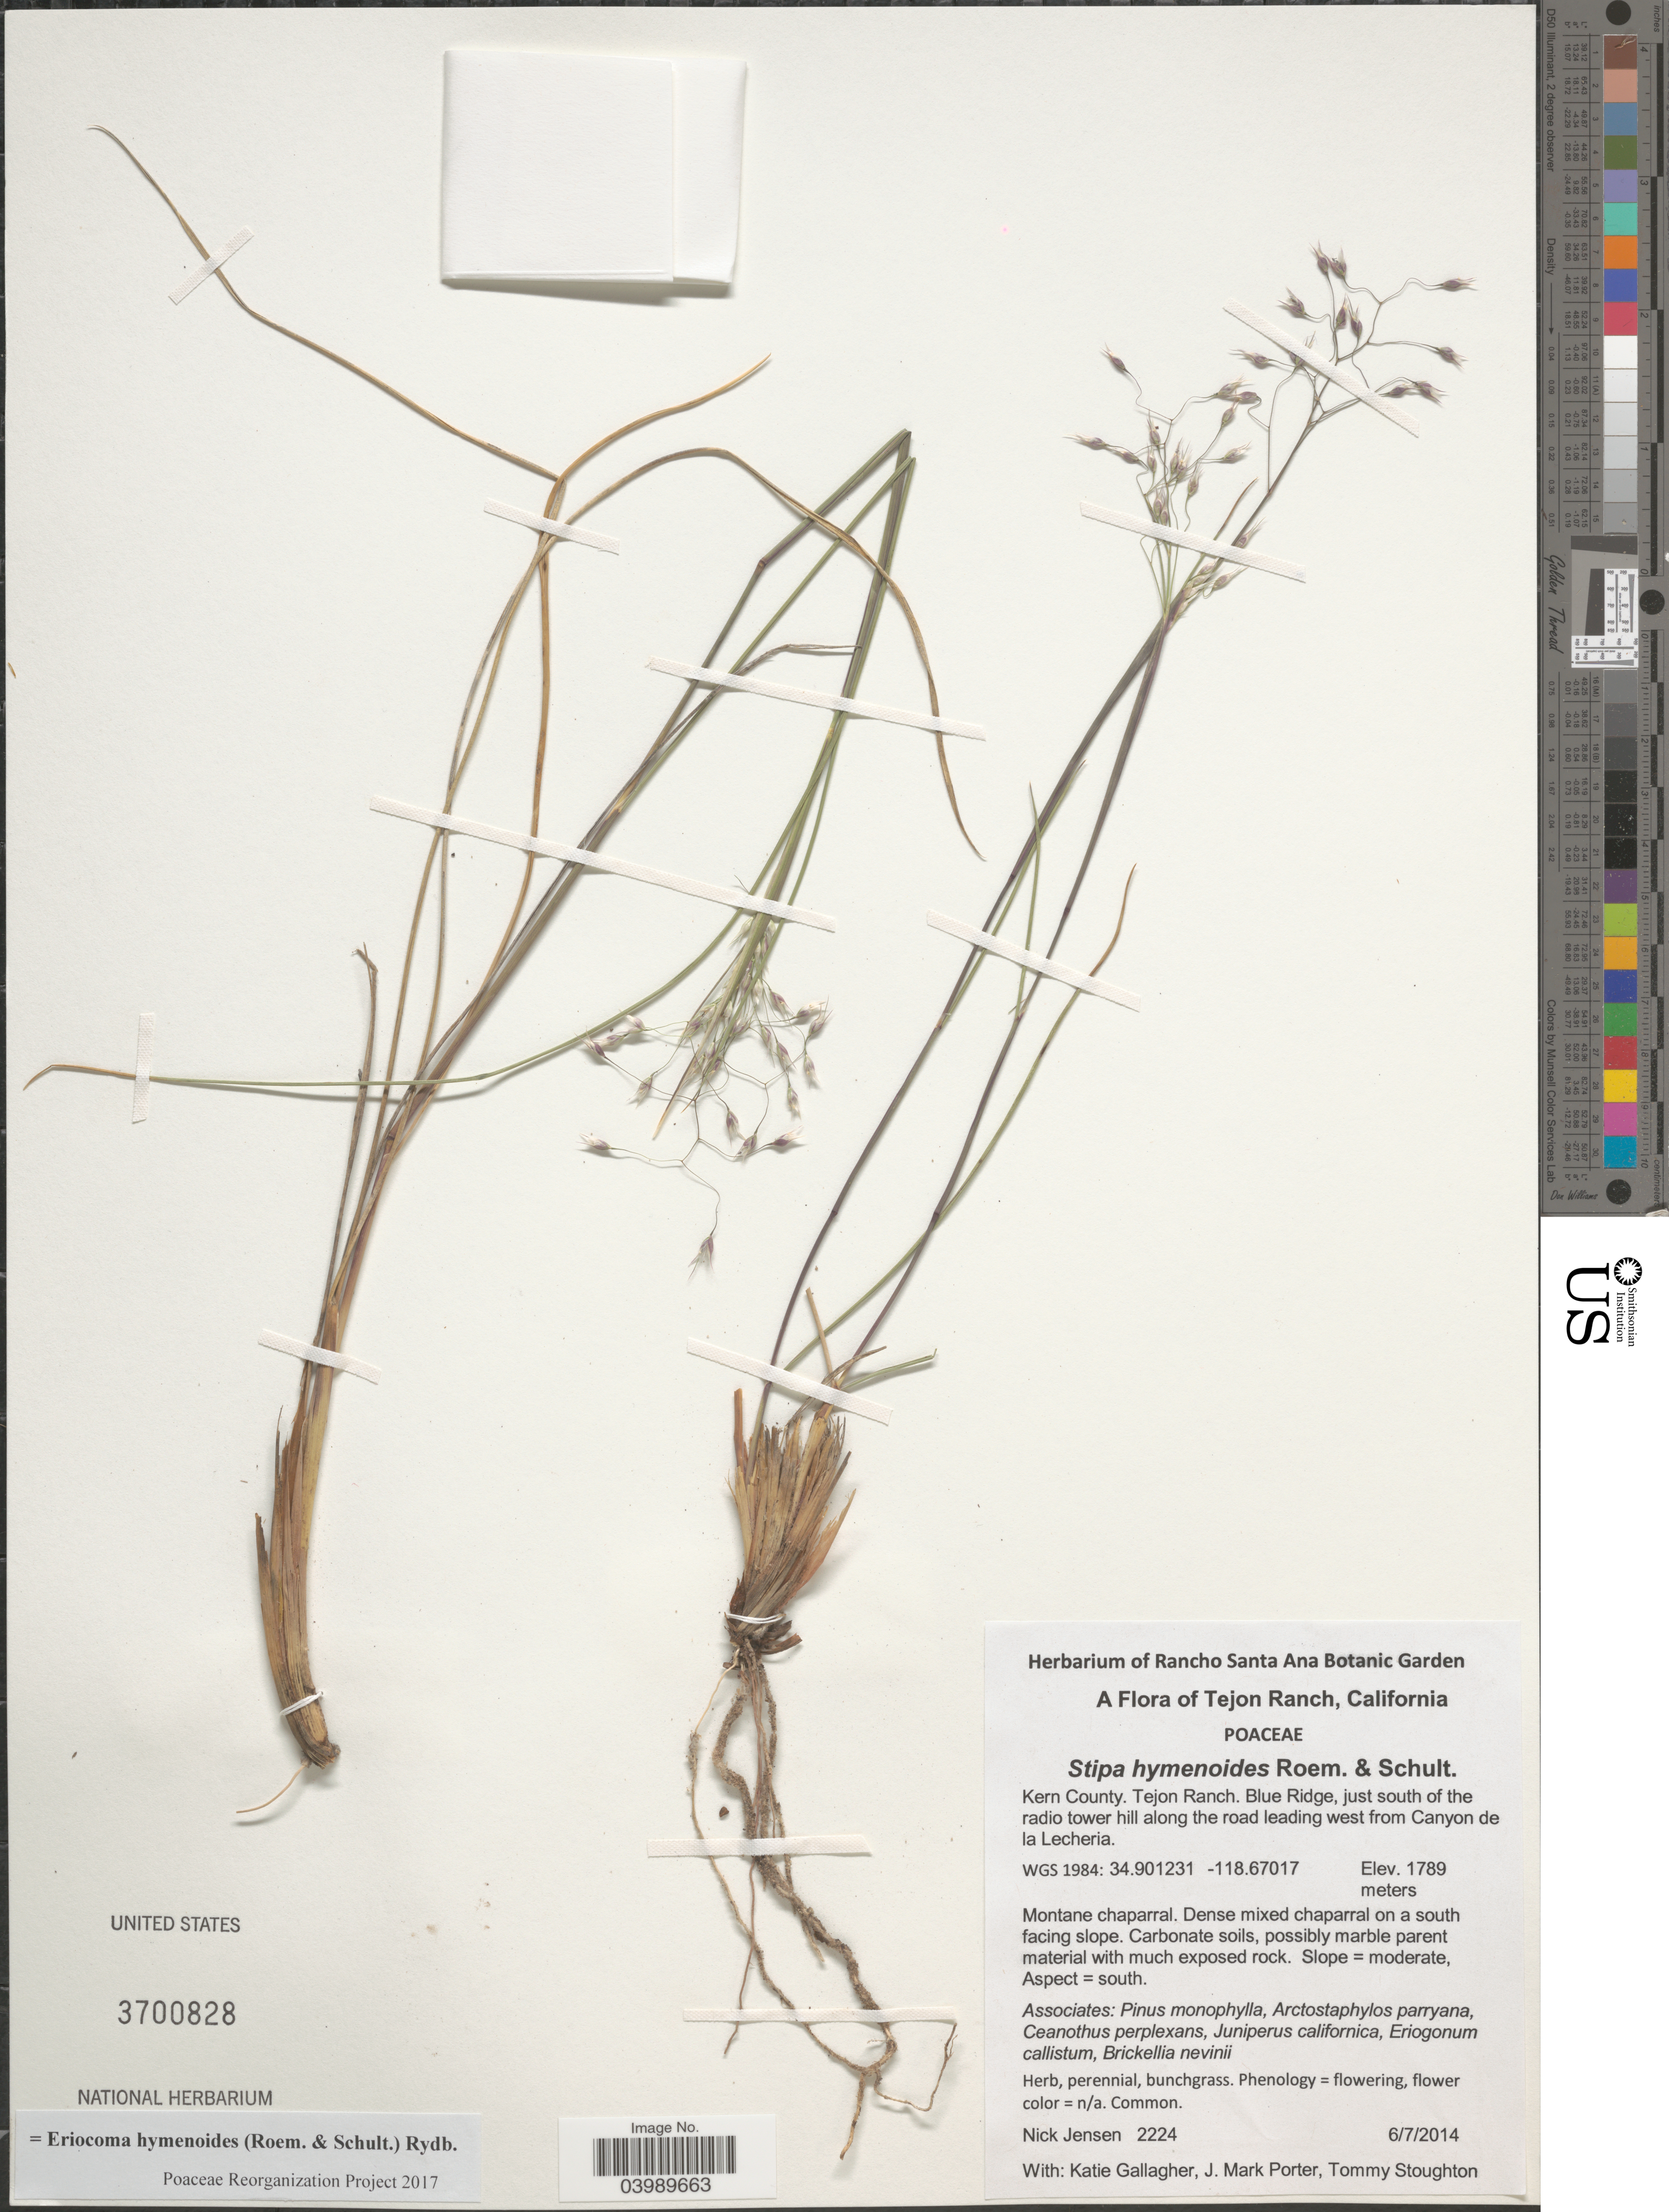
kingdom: Plantae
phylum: Tracheophyta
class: Liliopsida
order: Poales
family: Poaceae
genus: Eriocoma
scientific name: Eriocoma hymenoides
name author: (Roem. & Schult.) Rydb.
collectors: N. Jensen, K. Gallagher, J. M. Porter & T. Stoughton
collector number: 2224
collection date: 2014-06-07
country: United States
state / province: California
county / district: Kern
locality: Tejon Ranch. Kern County. Tejon Ranch. Blue Ridge, just south of the radio tower hill along the road leading west from Canyon de la Lecheria. WGS 1984: 34.901231 -118.67017.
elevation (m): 1789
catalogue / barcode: US 3700828